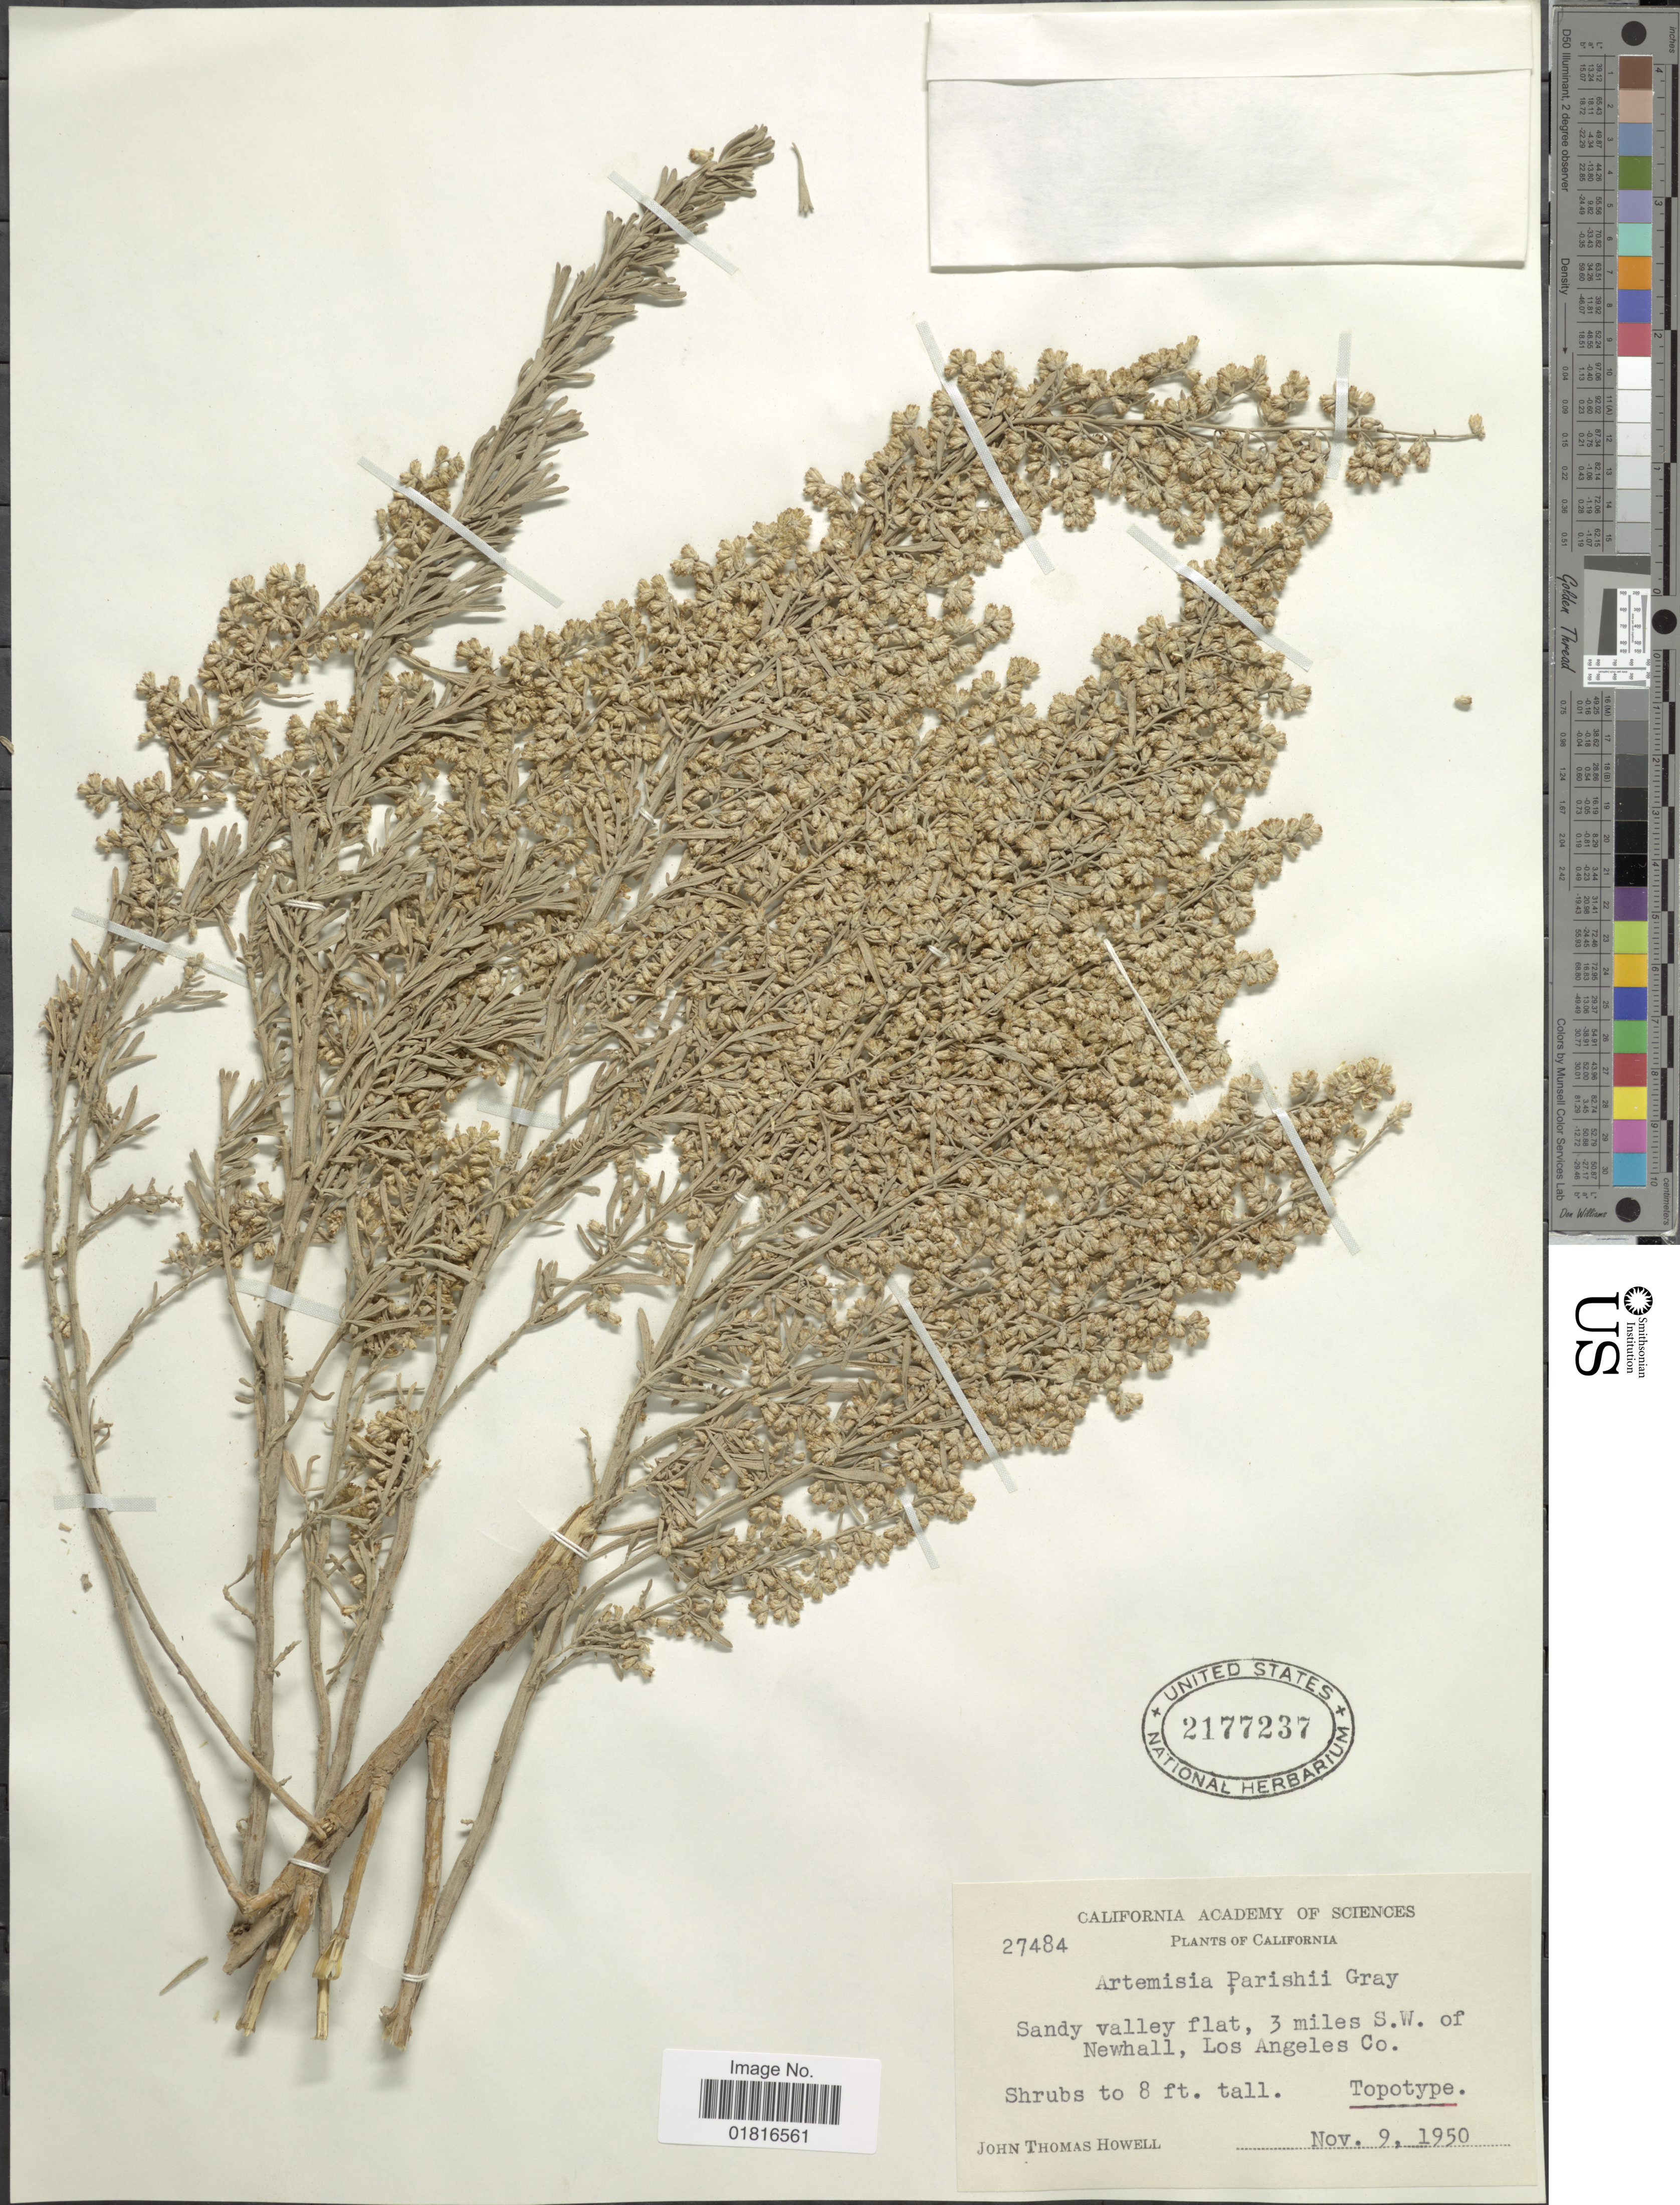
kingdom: Plantae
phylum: Tracheophyta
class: Magnoliopsida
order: Asterales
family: Asteraceae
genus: Artemisia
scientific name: Artemisia parishii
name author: A. Gray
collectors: J. T. Howell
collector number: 27484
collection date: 1950-11-09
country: United States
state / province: California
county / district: Los Angeles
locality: Sandy valley flat, 3 miles S.W. of Newhall, Los Angeles Co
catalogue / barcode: US 2177237